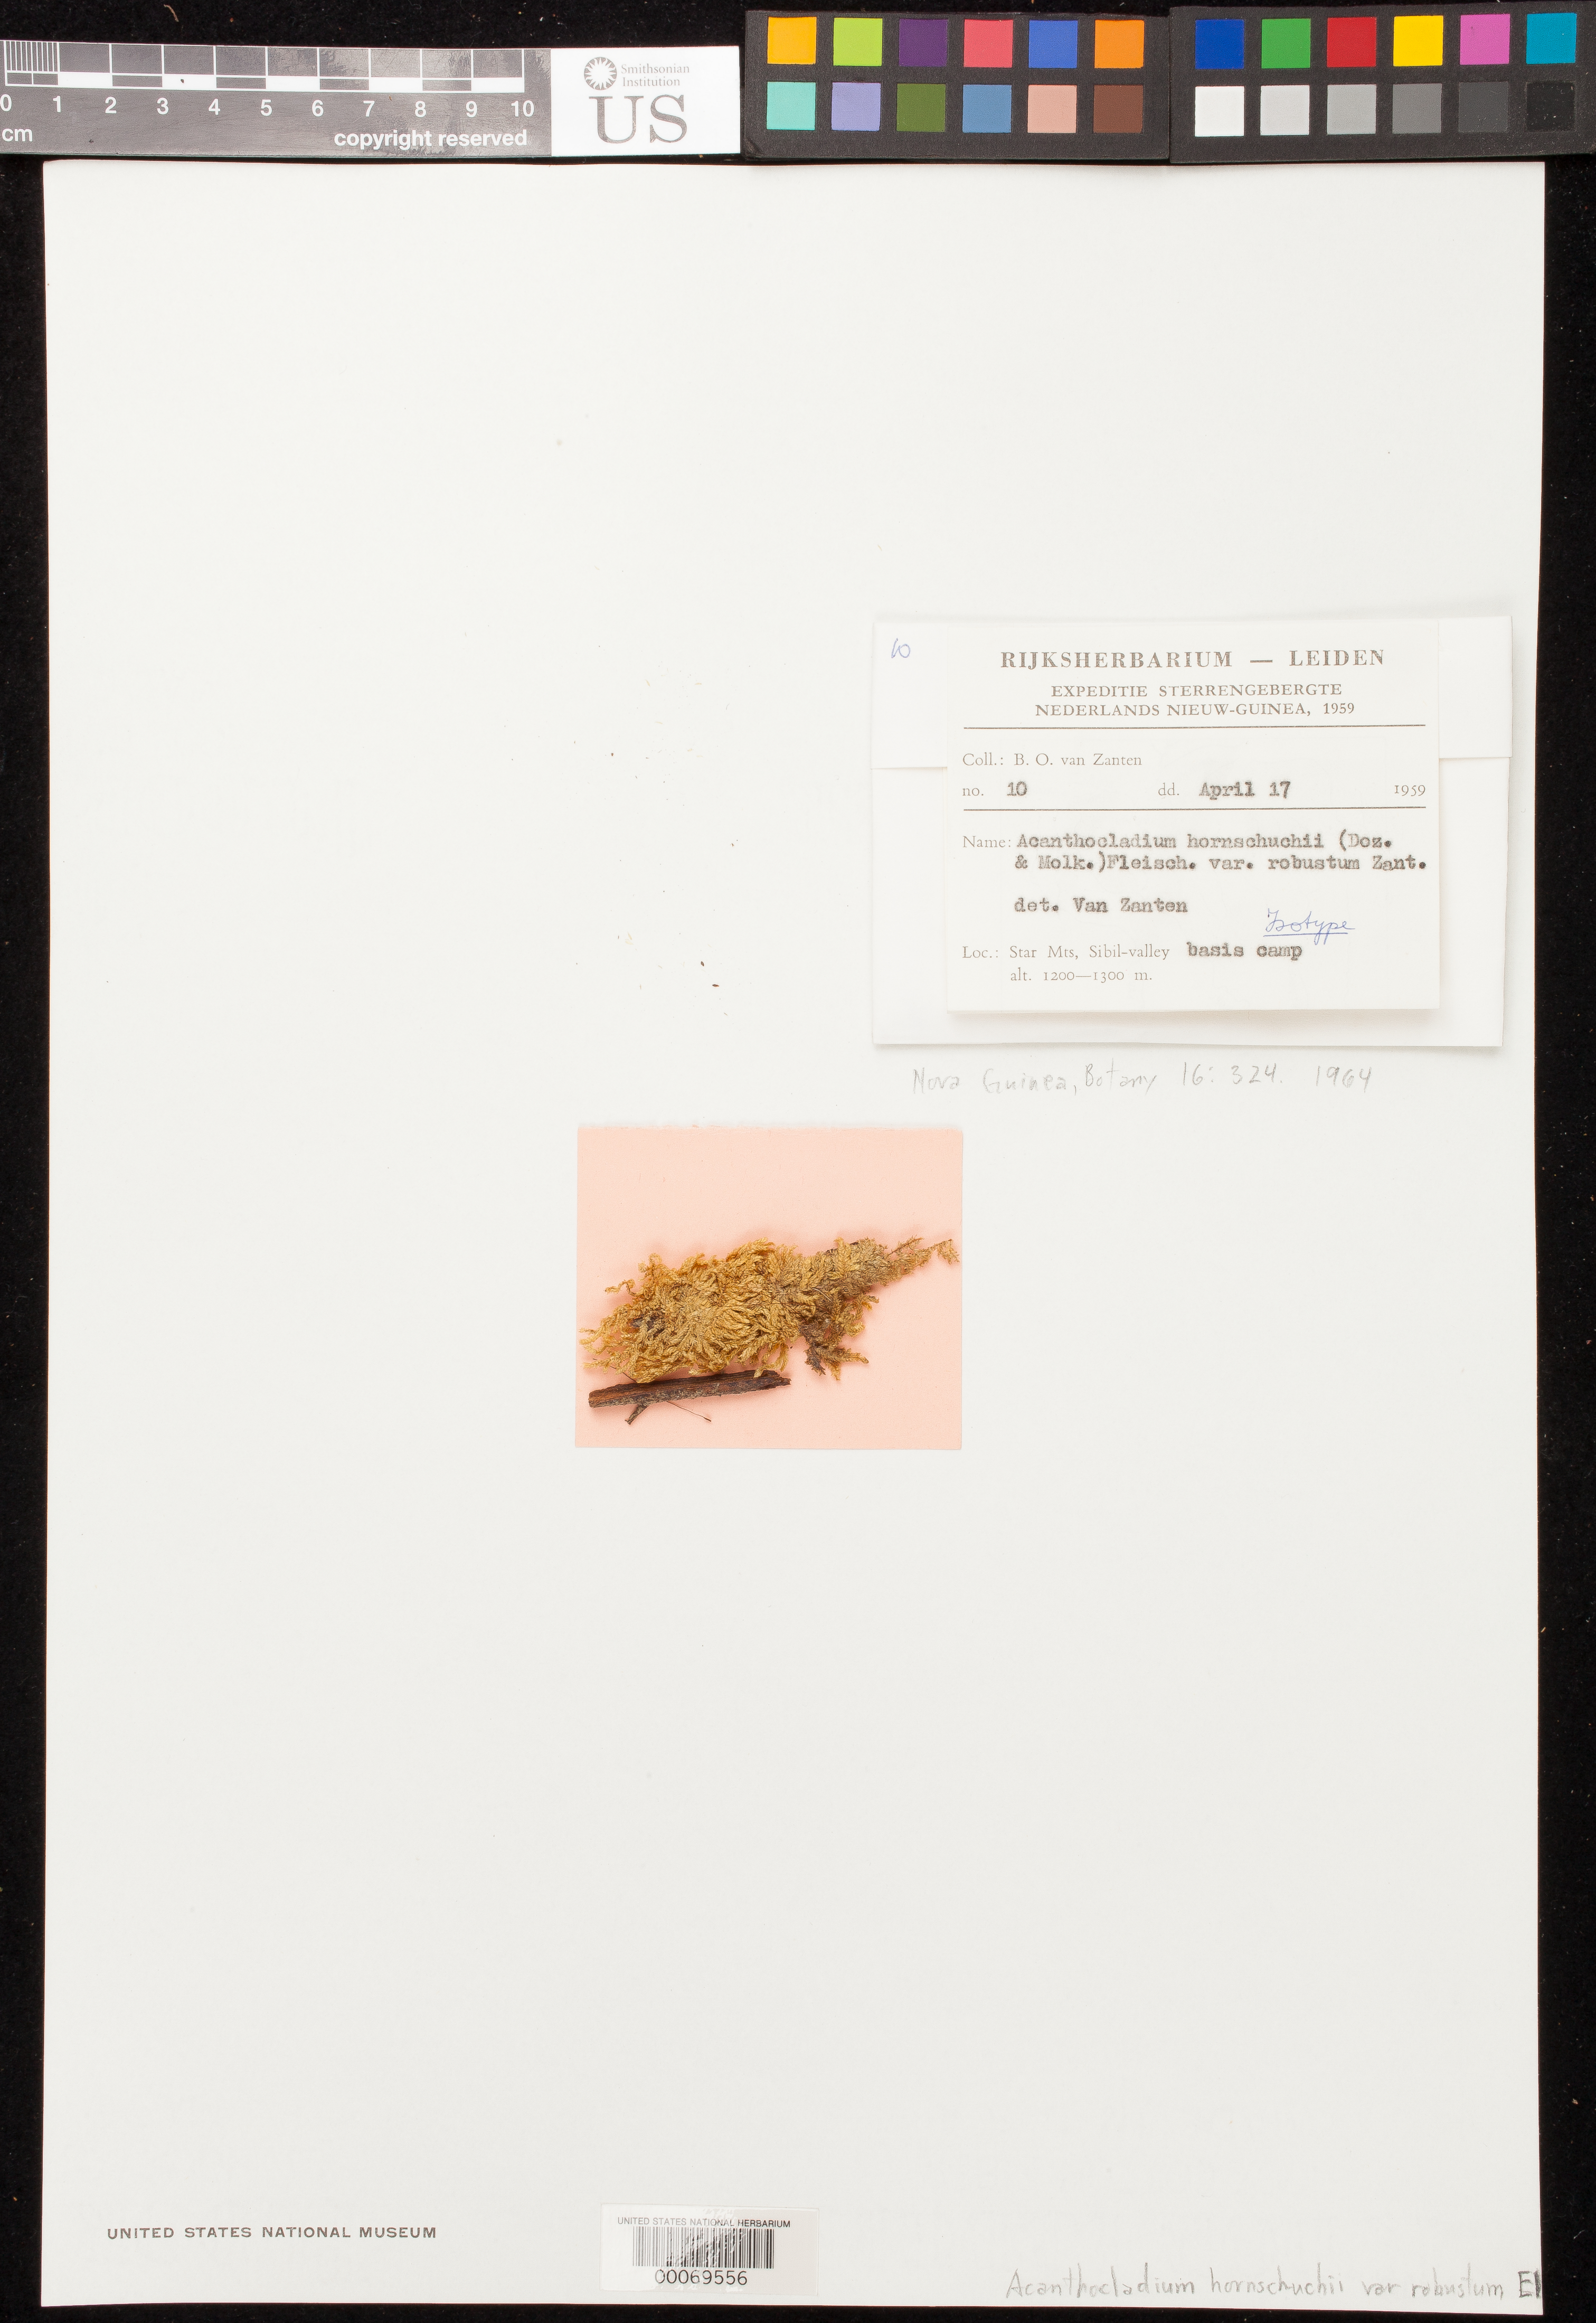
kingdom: Plantae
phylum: Bryophyta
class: Bryopsida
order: Hypnales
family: Sematophyllaceae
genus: Acanthocladium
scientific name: Acanthocladium hornschuchii var. robustum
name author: van Zanten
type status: Isotype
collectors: B. van Zanten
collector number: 10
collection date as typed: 17 Apr 1959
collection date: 1959-04-17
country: Indonesia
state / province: Papua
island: New Guinea Island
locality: Star Mts., Sibil Valley. Irian Jaya.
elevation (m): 1200